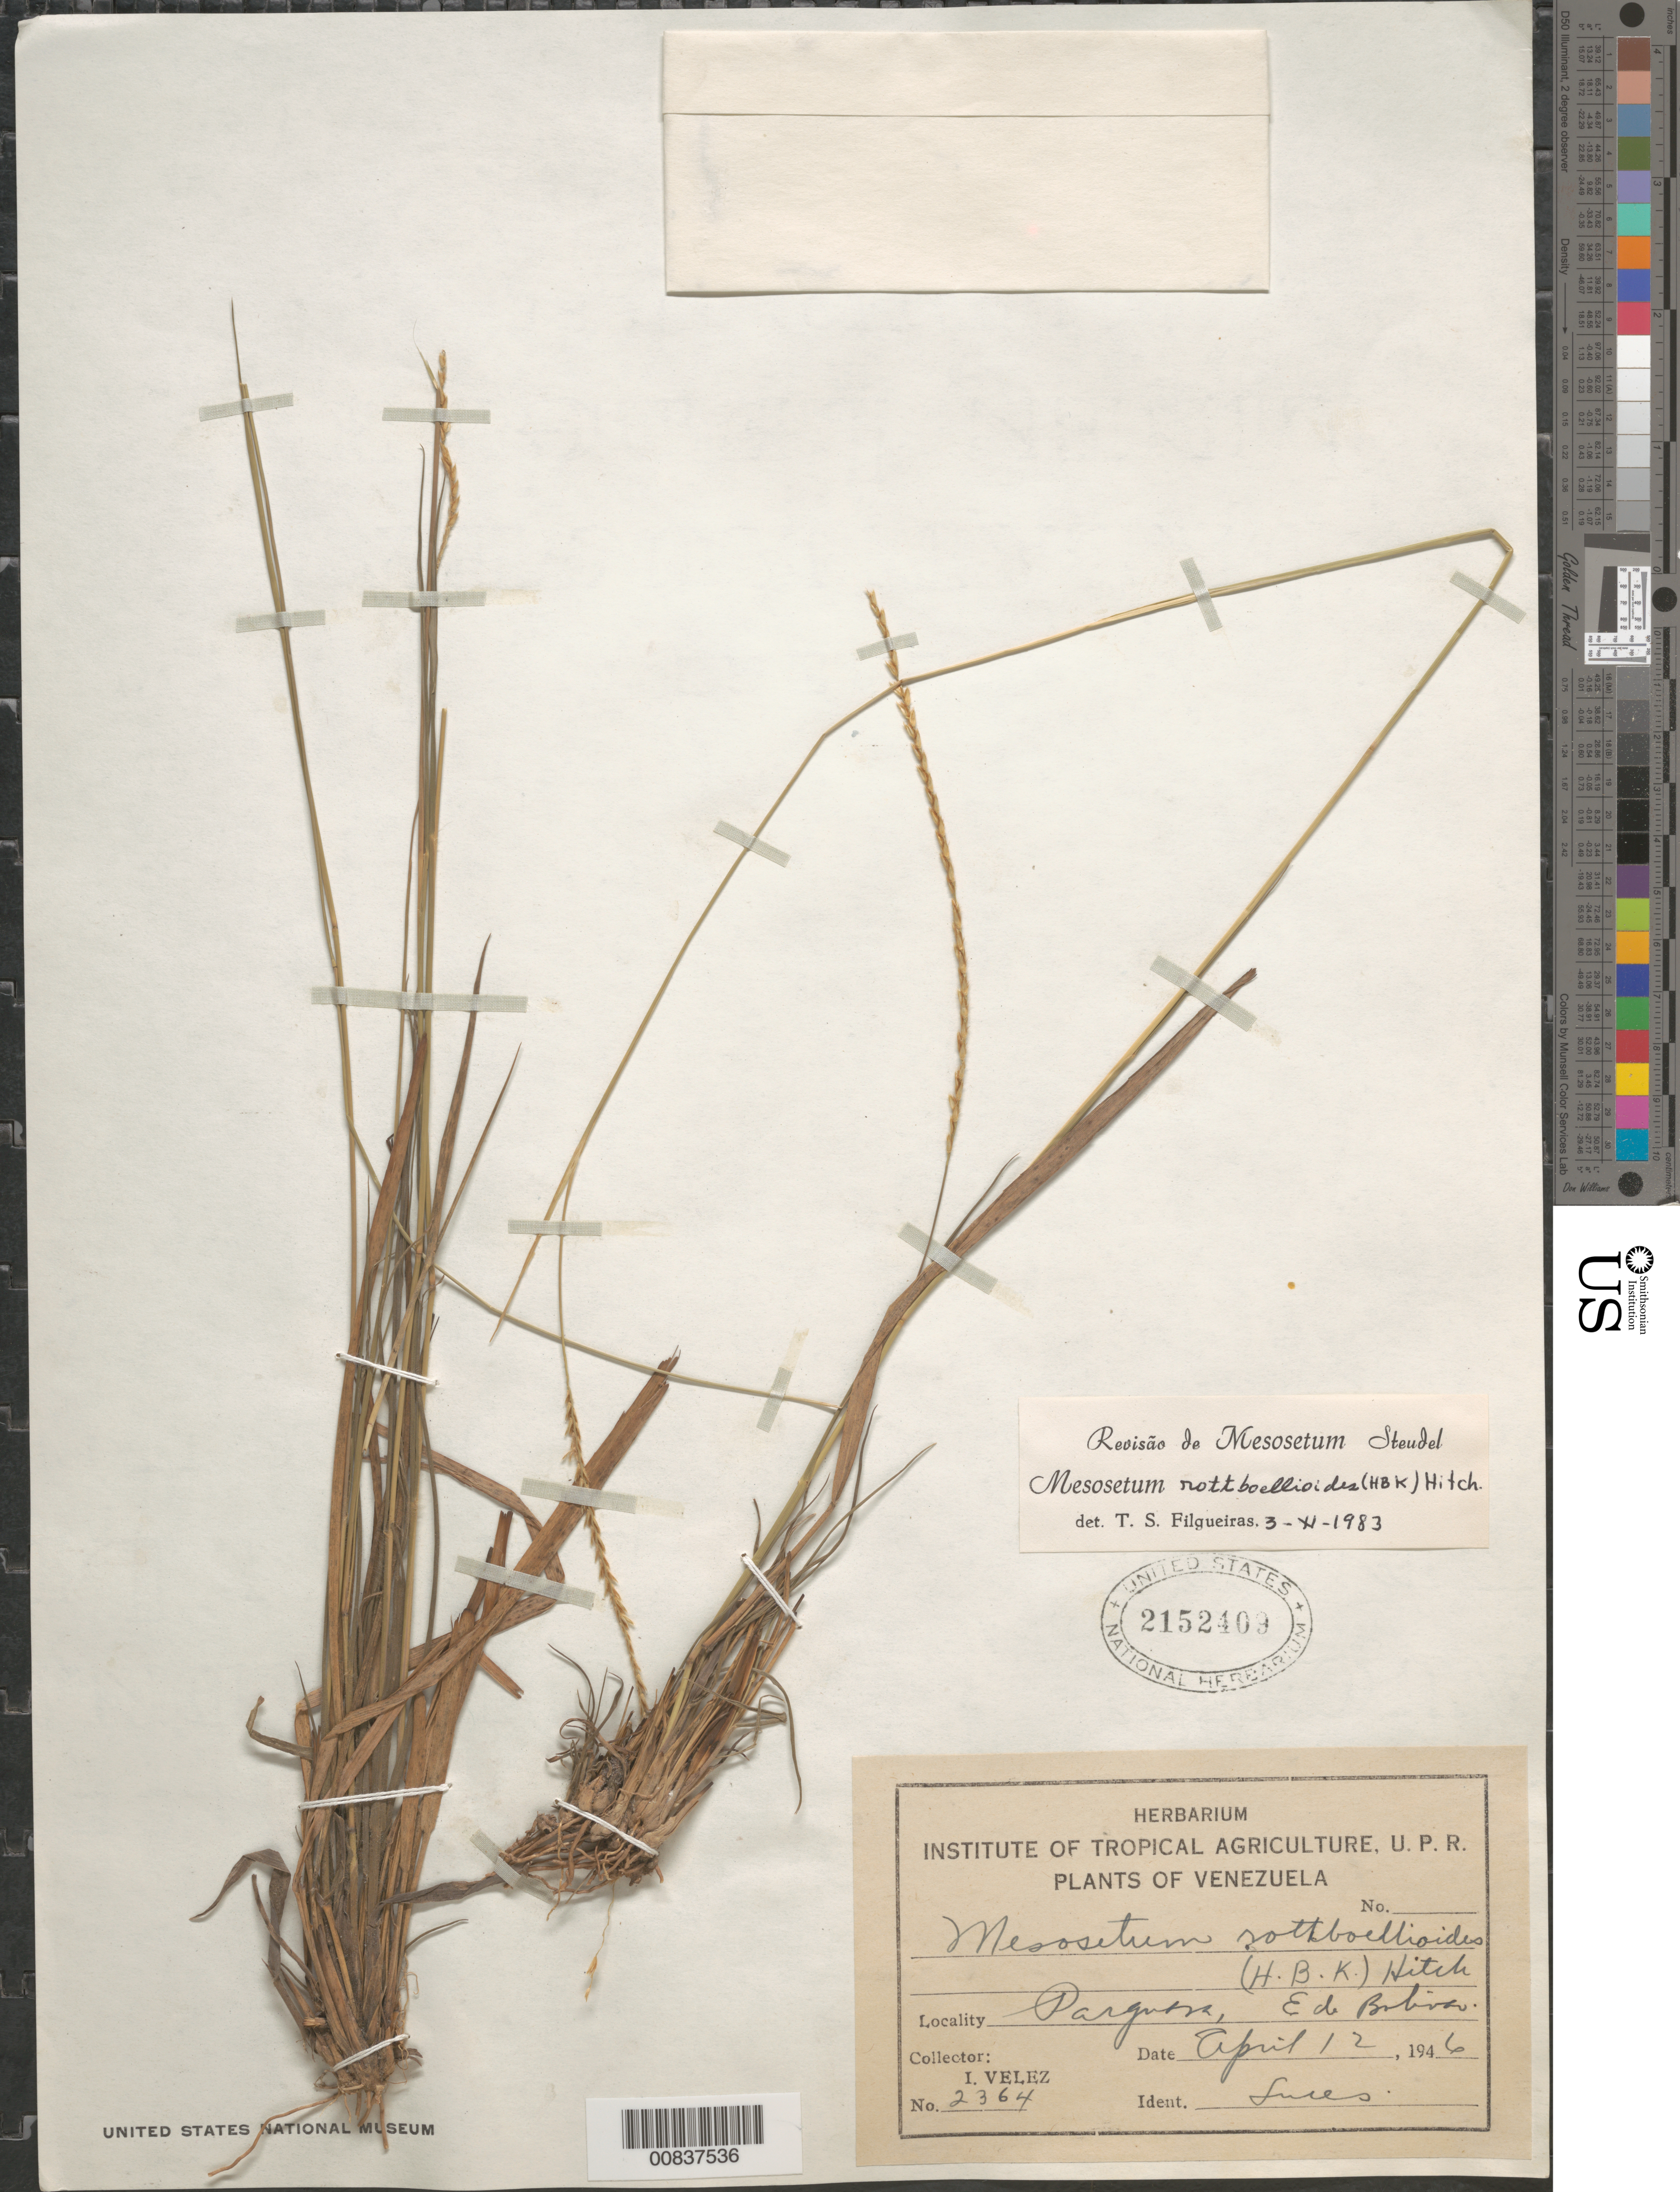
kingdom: Plantae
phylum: Tracheophyta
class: Liliopsida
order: Poales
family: Poaceae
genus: Mesosetum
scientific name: Mesosetum rottboellioides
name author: (Kunth) Hitchc.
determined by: Filgueiras, T. S.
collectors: I. Velez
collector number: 2364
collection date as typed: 12-Apr-46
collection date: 1946-04-12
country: Venezuela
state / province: Bolívar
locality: Parguasa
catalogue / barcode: US 2152409